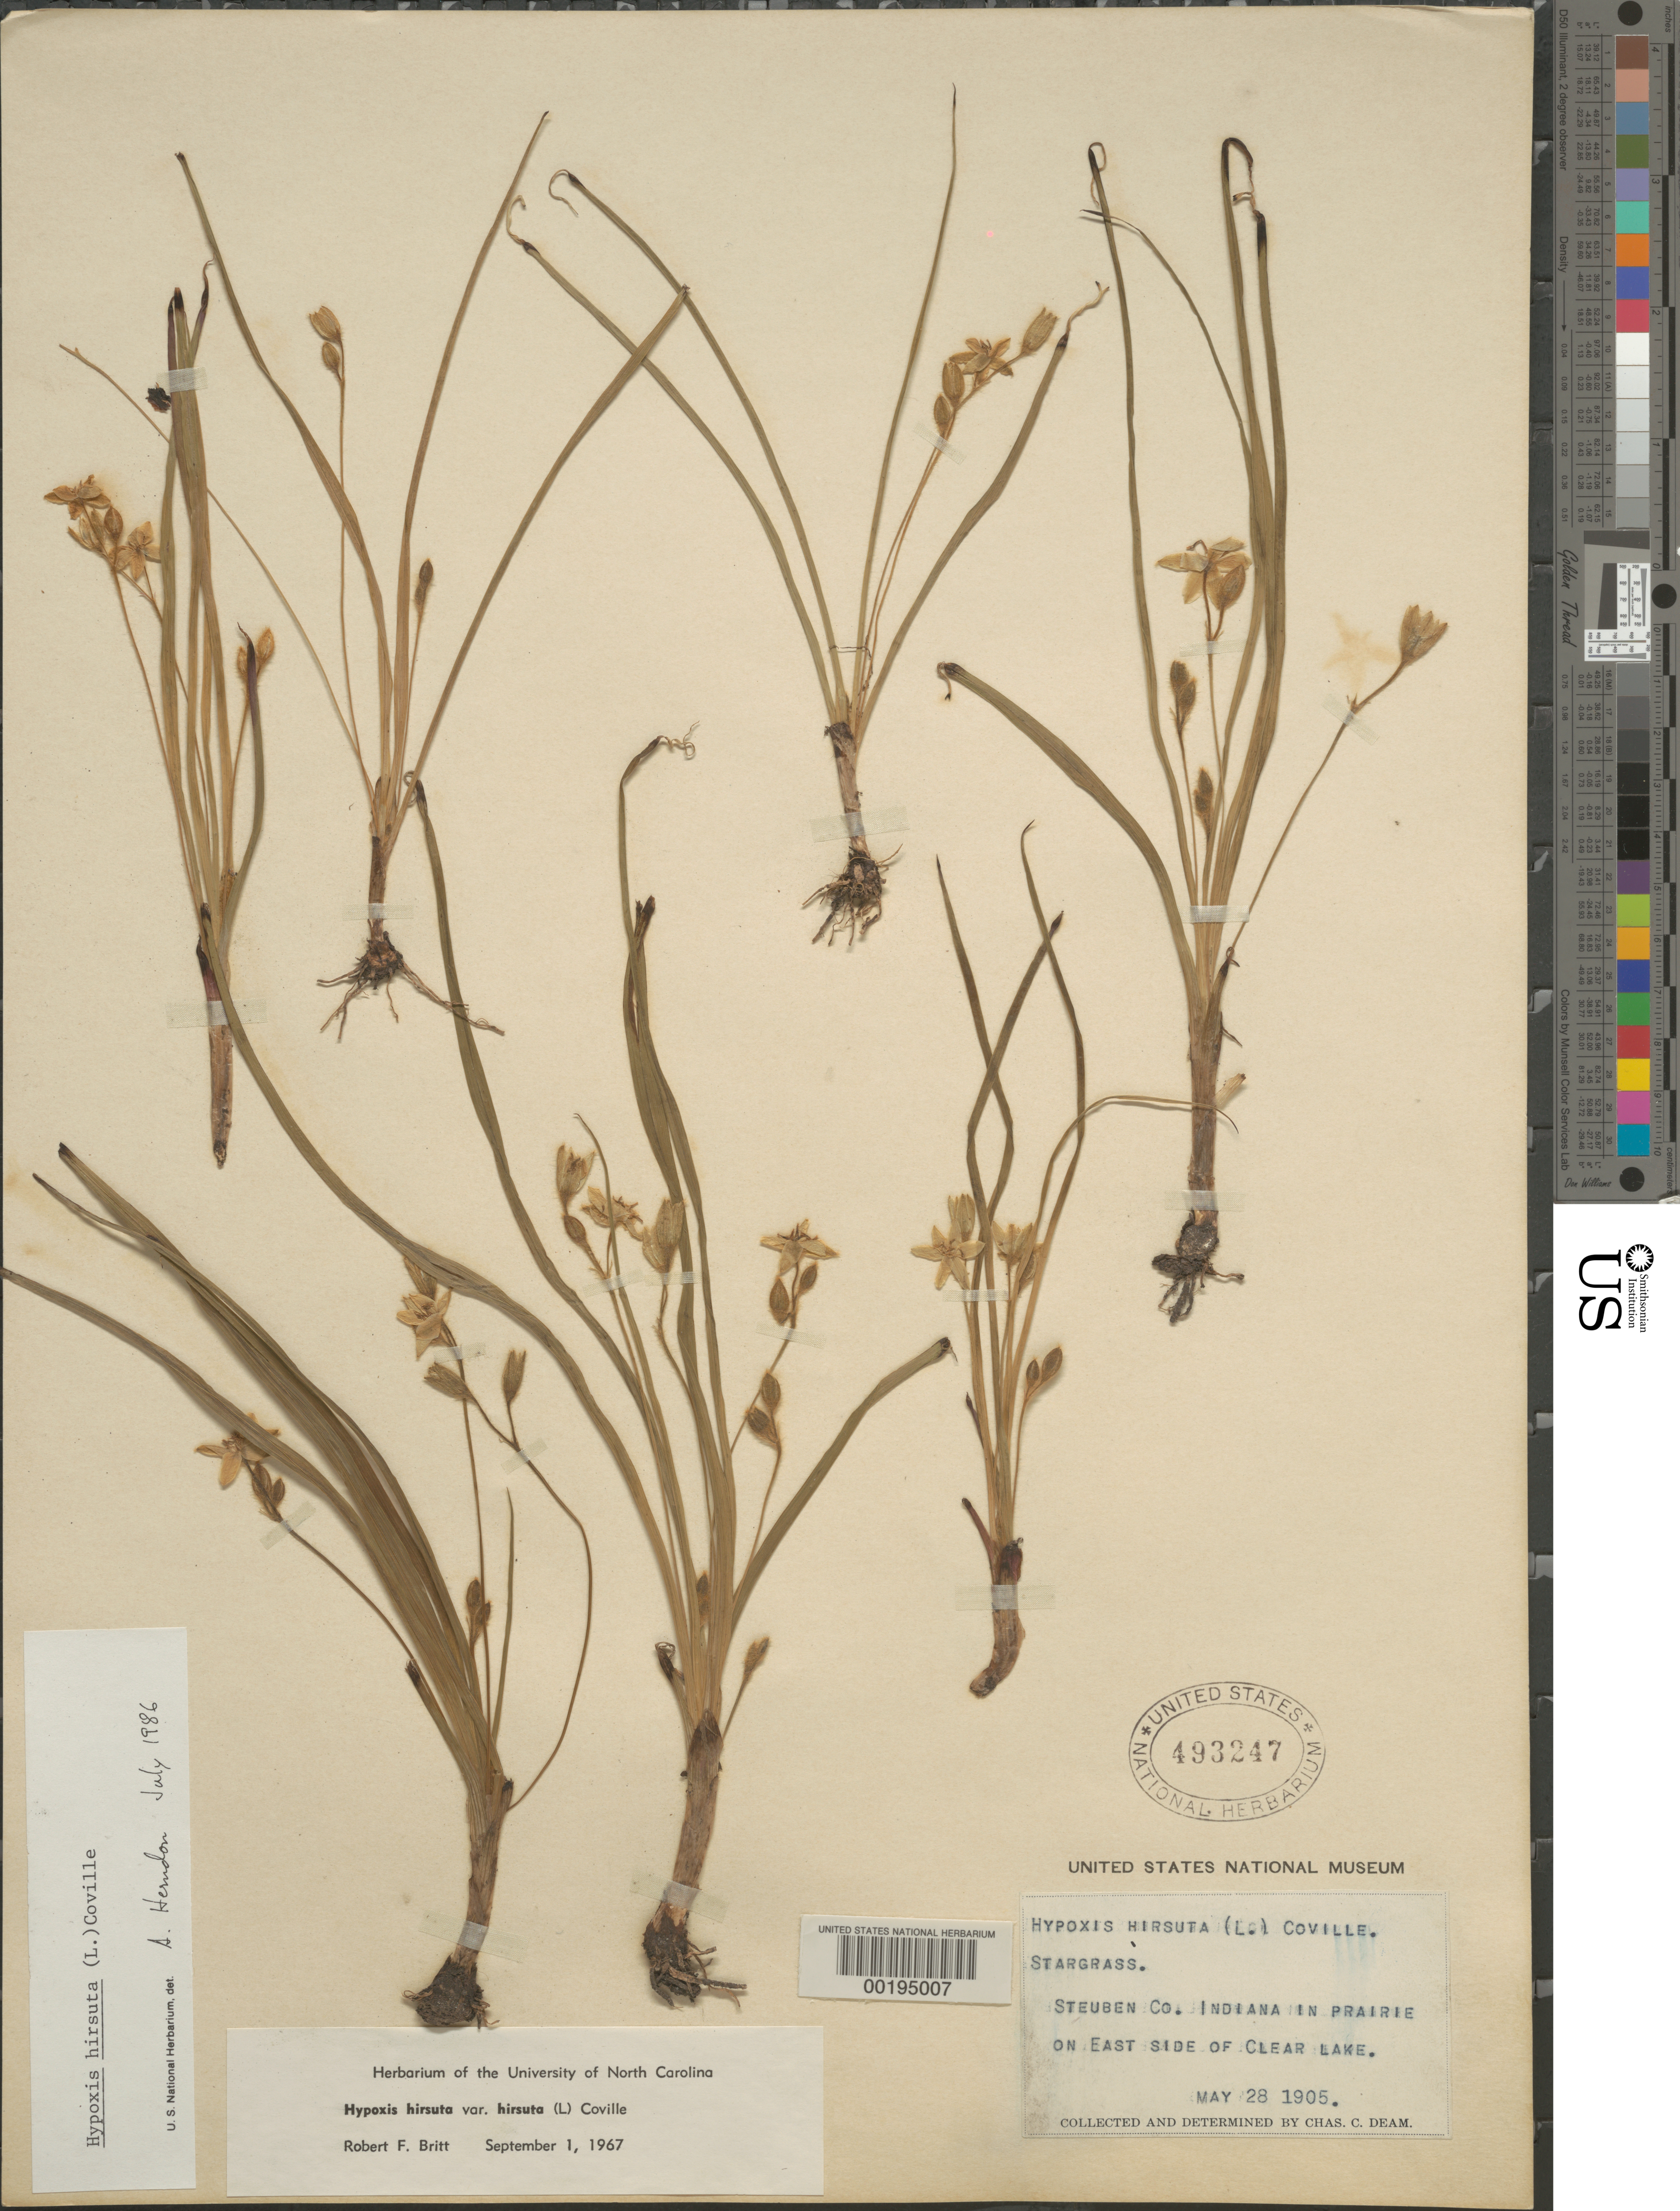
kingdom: Plantae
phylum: Tracheophyta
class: Liliopsida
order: Asparagales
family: Hypoxidaceae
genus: Hypoxis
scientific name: Hypoxis hirsuta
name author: (L.) Coville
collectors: C. C. Deam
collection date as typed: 28 May 1905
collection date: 1905-05-28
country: United States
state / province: Indiana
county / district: Steuben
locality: E side of clear lake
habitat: Prairie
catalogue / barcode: US 493247